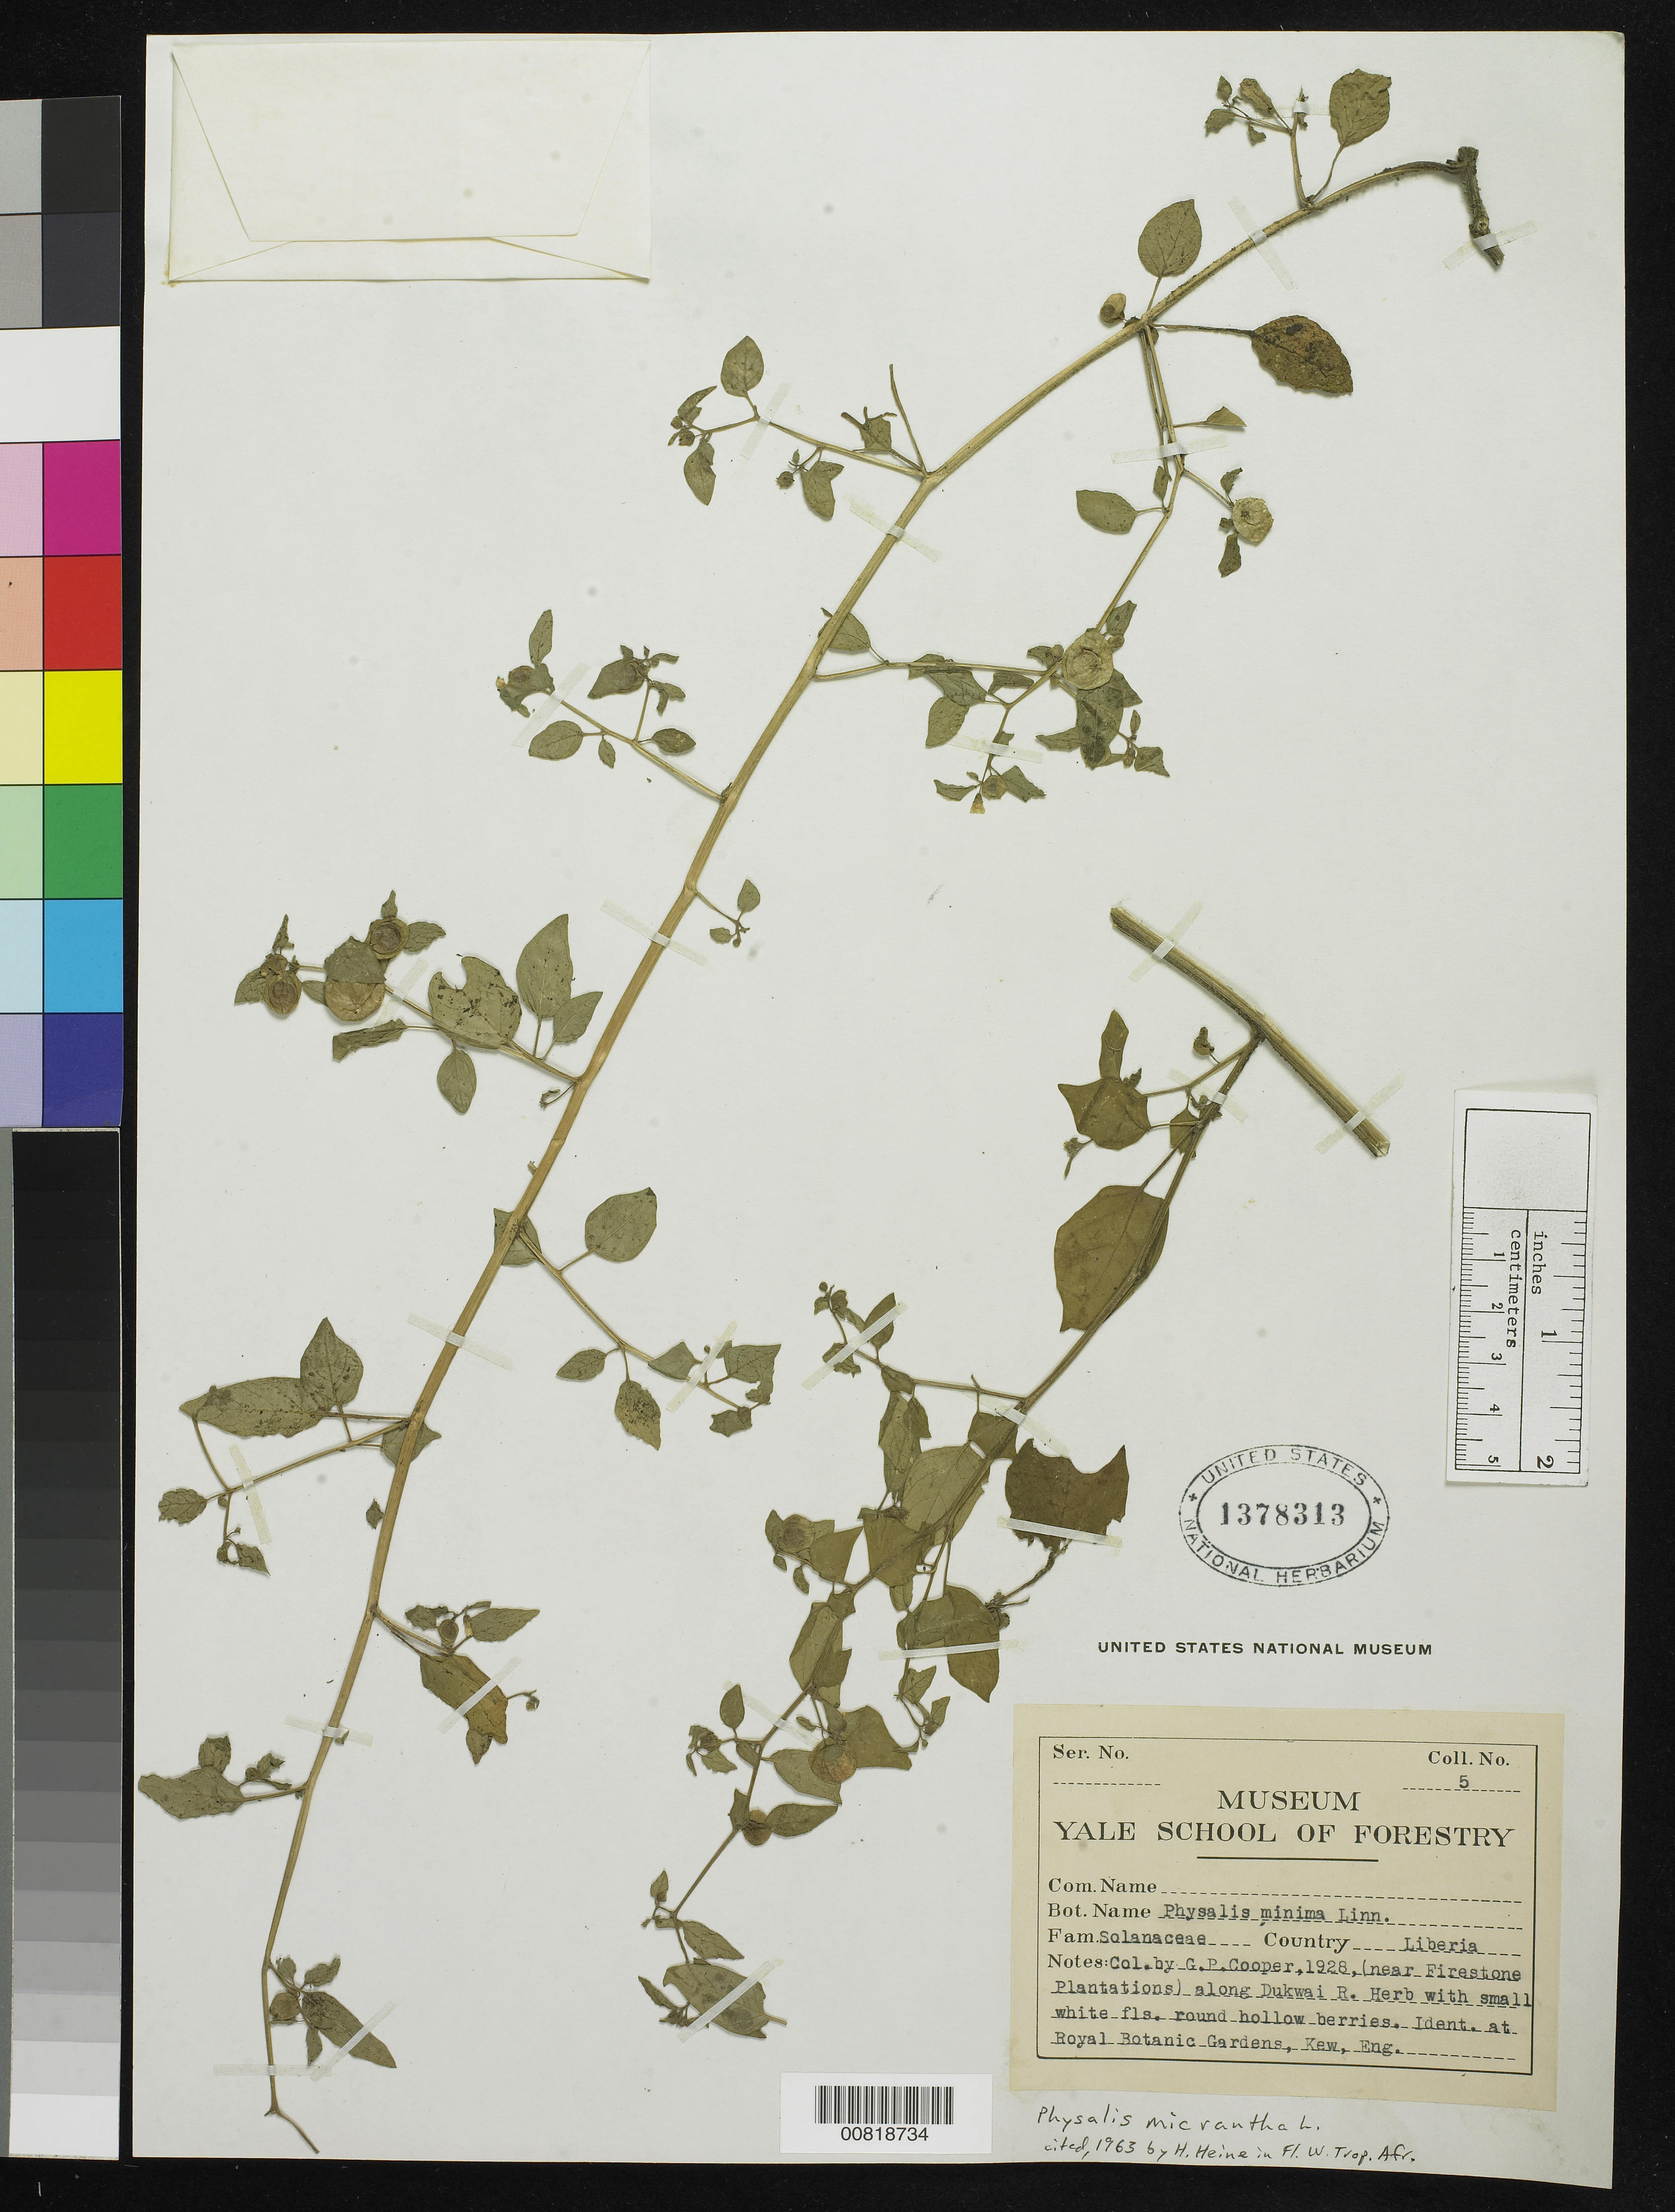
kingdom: Plantae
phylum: Tracheophyta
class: Magnoliopsida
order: Solanales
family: Solanaceae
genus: Physalis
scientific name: Physalis micrantha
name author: L.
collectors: G. Cooper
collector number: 5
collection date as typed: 1928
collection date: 1928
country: Liberia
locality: (near Firestone Plantations) along Dukwai River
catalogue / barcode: US 1378313